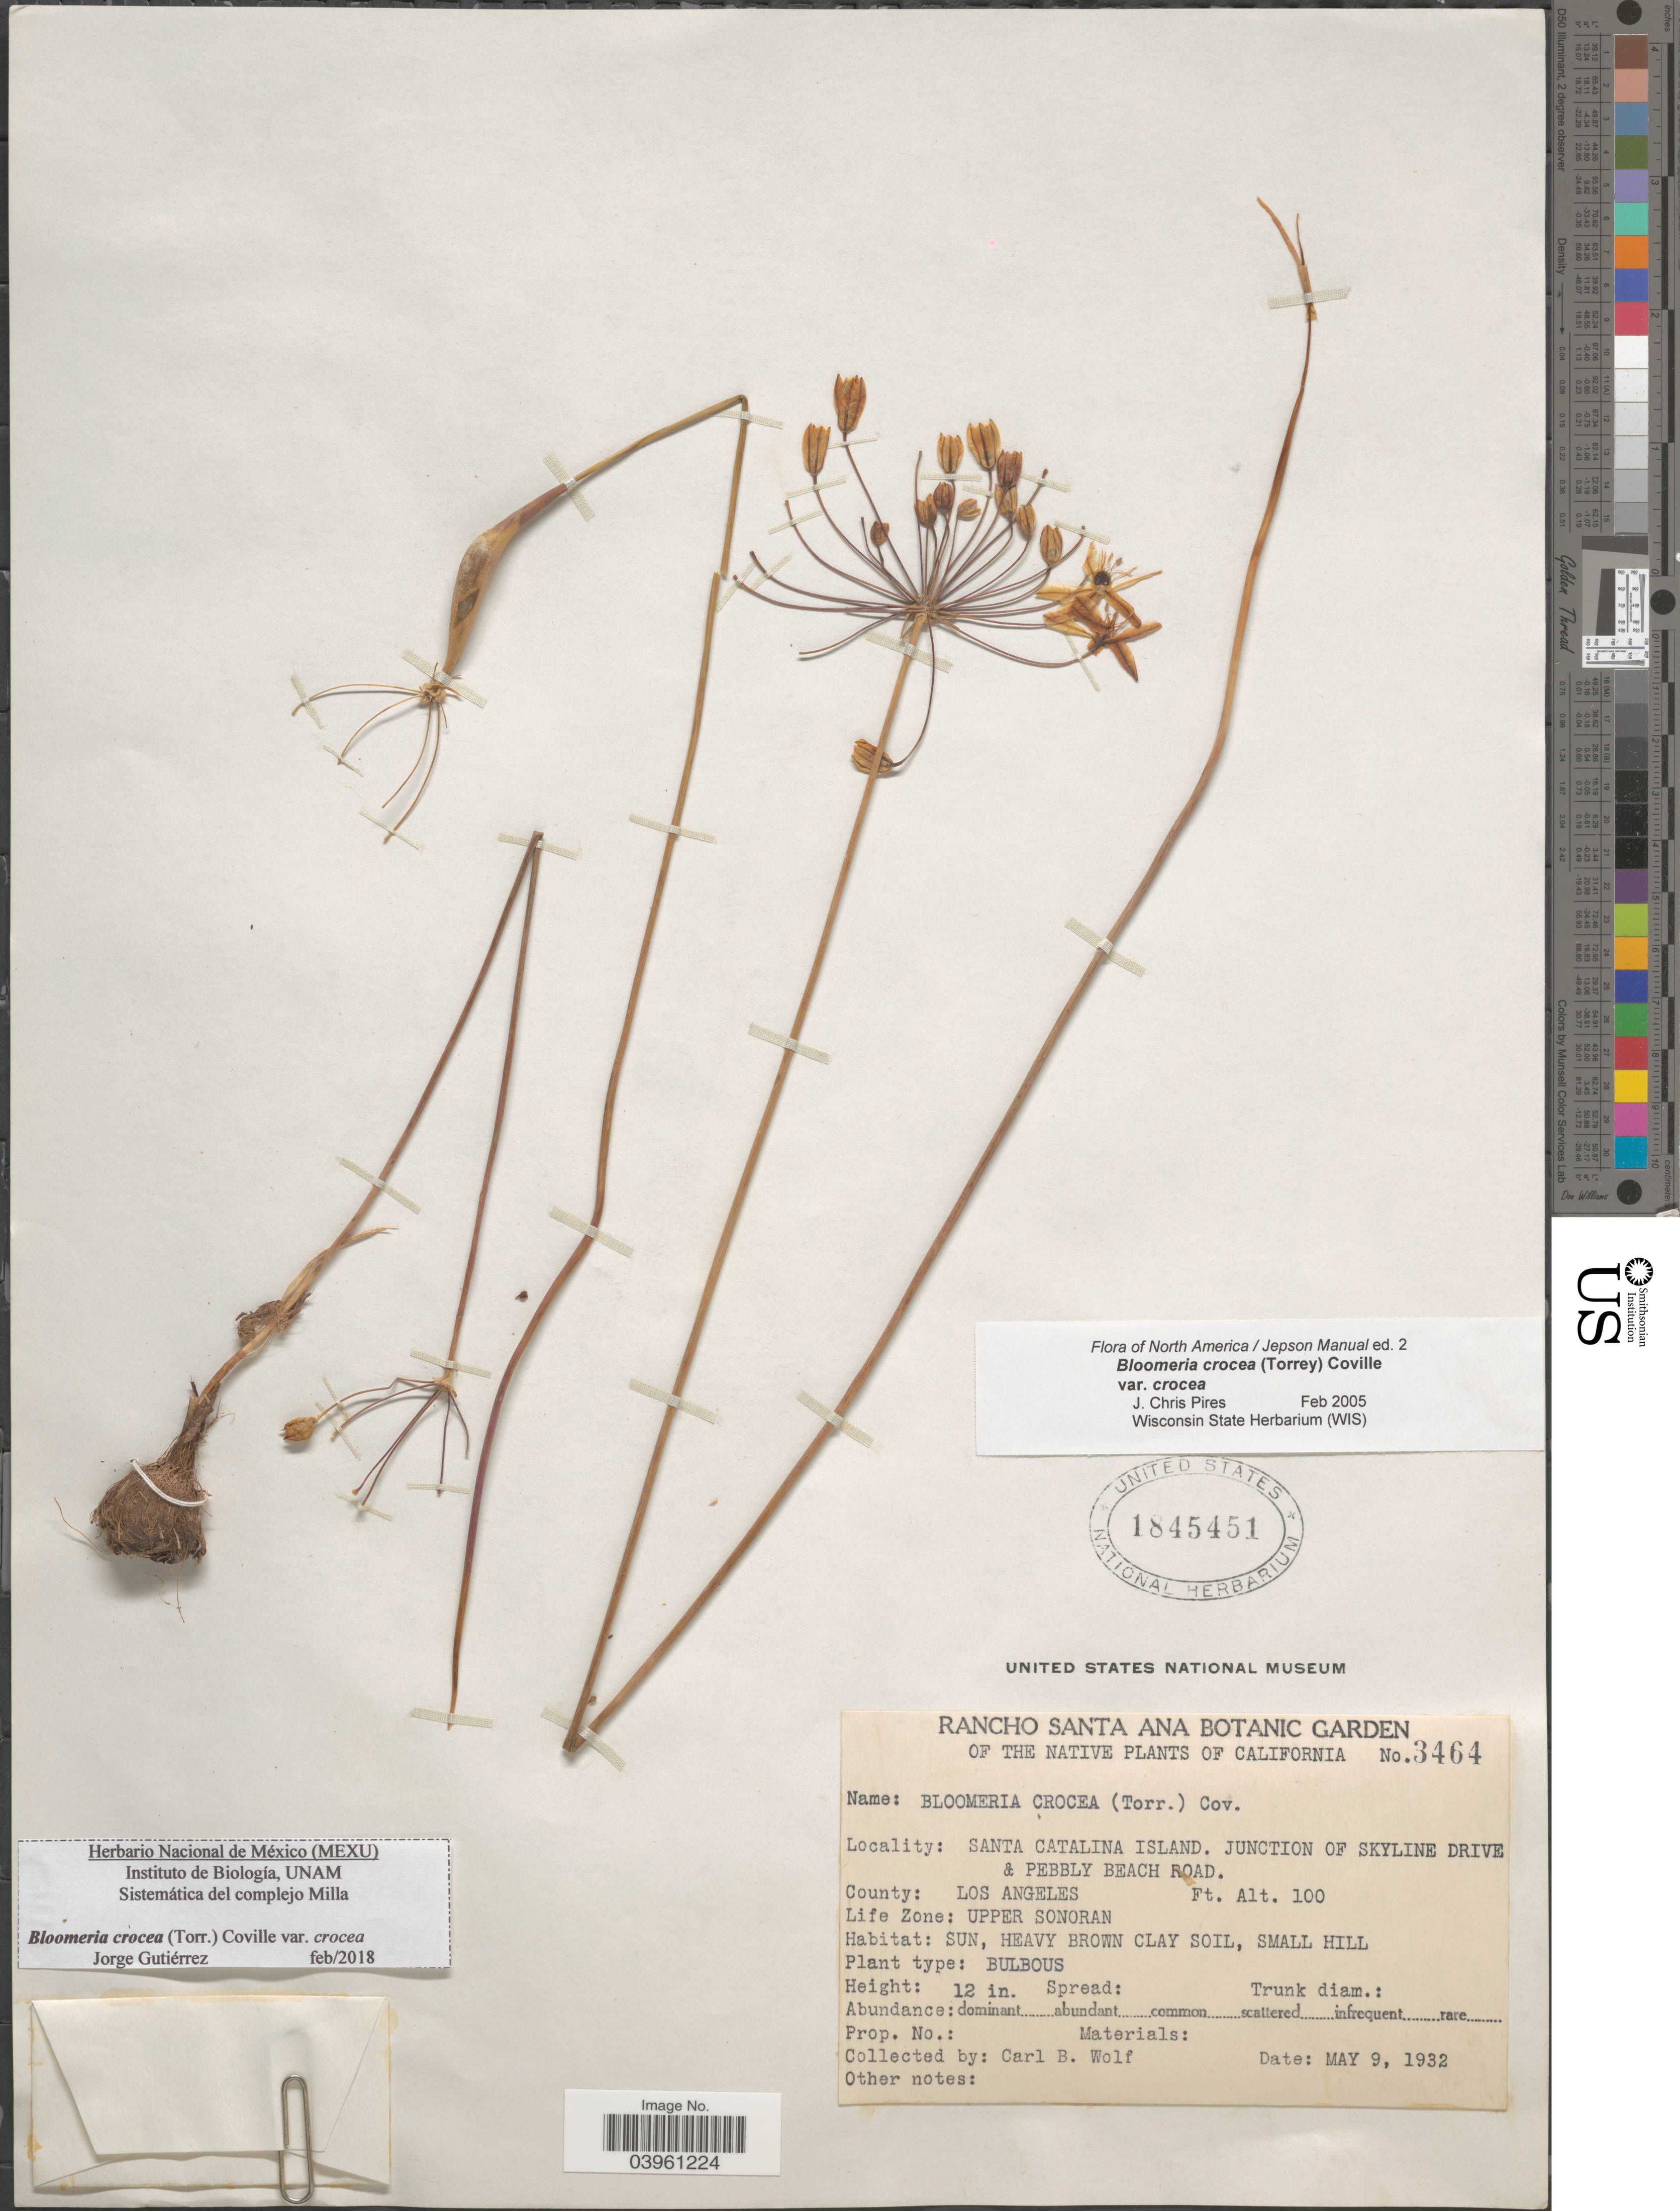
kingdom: Plantae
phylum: Tracheophyta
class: Liliopsida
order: Asparagales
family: Asparagaceae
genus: Bloomeria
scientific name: Bloomeria crocea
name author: (Torr.) Coville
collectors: C. B. Wolf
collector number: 3464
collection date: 1932-05-09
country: United States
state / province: California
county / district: Los Angeles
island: Santa Catalina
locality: Santa Catalina Island. Junction of Skyline Drive & Pebbly Beach Road. County: Los Angeles. Life Zone: Upper Sonoran.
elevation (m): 30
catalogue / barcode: US 1845451